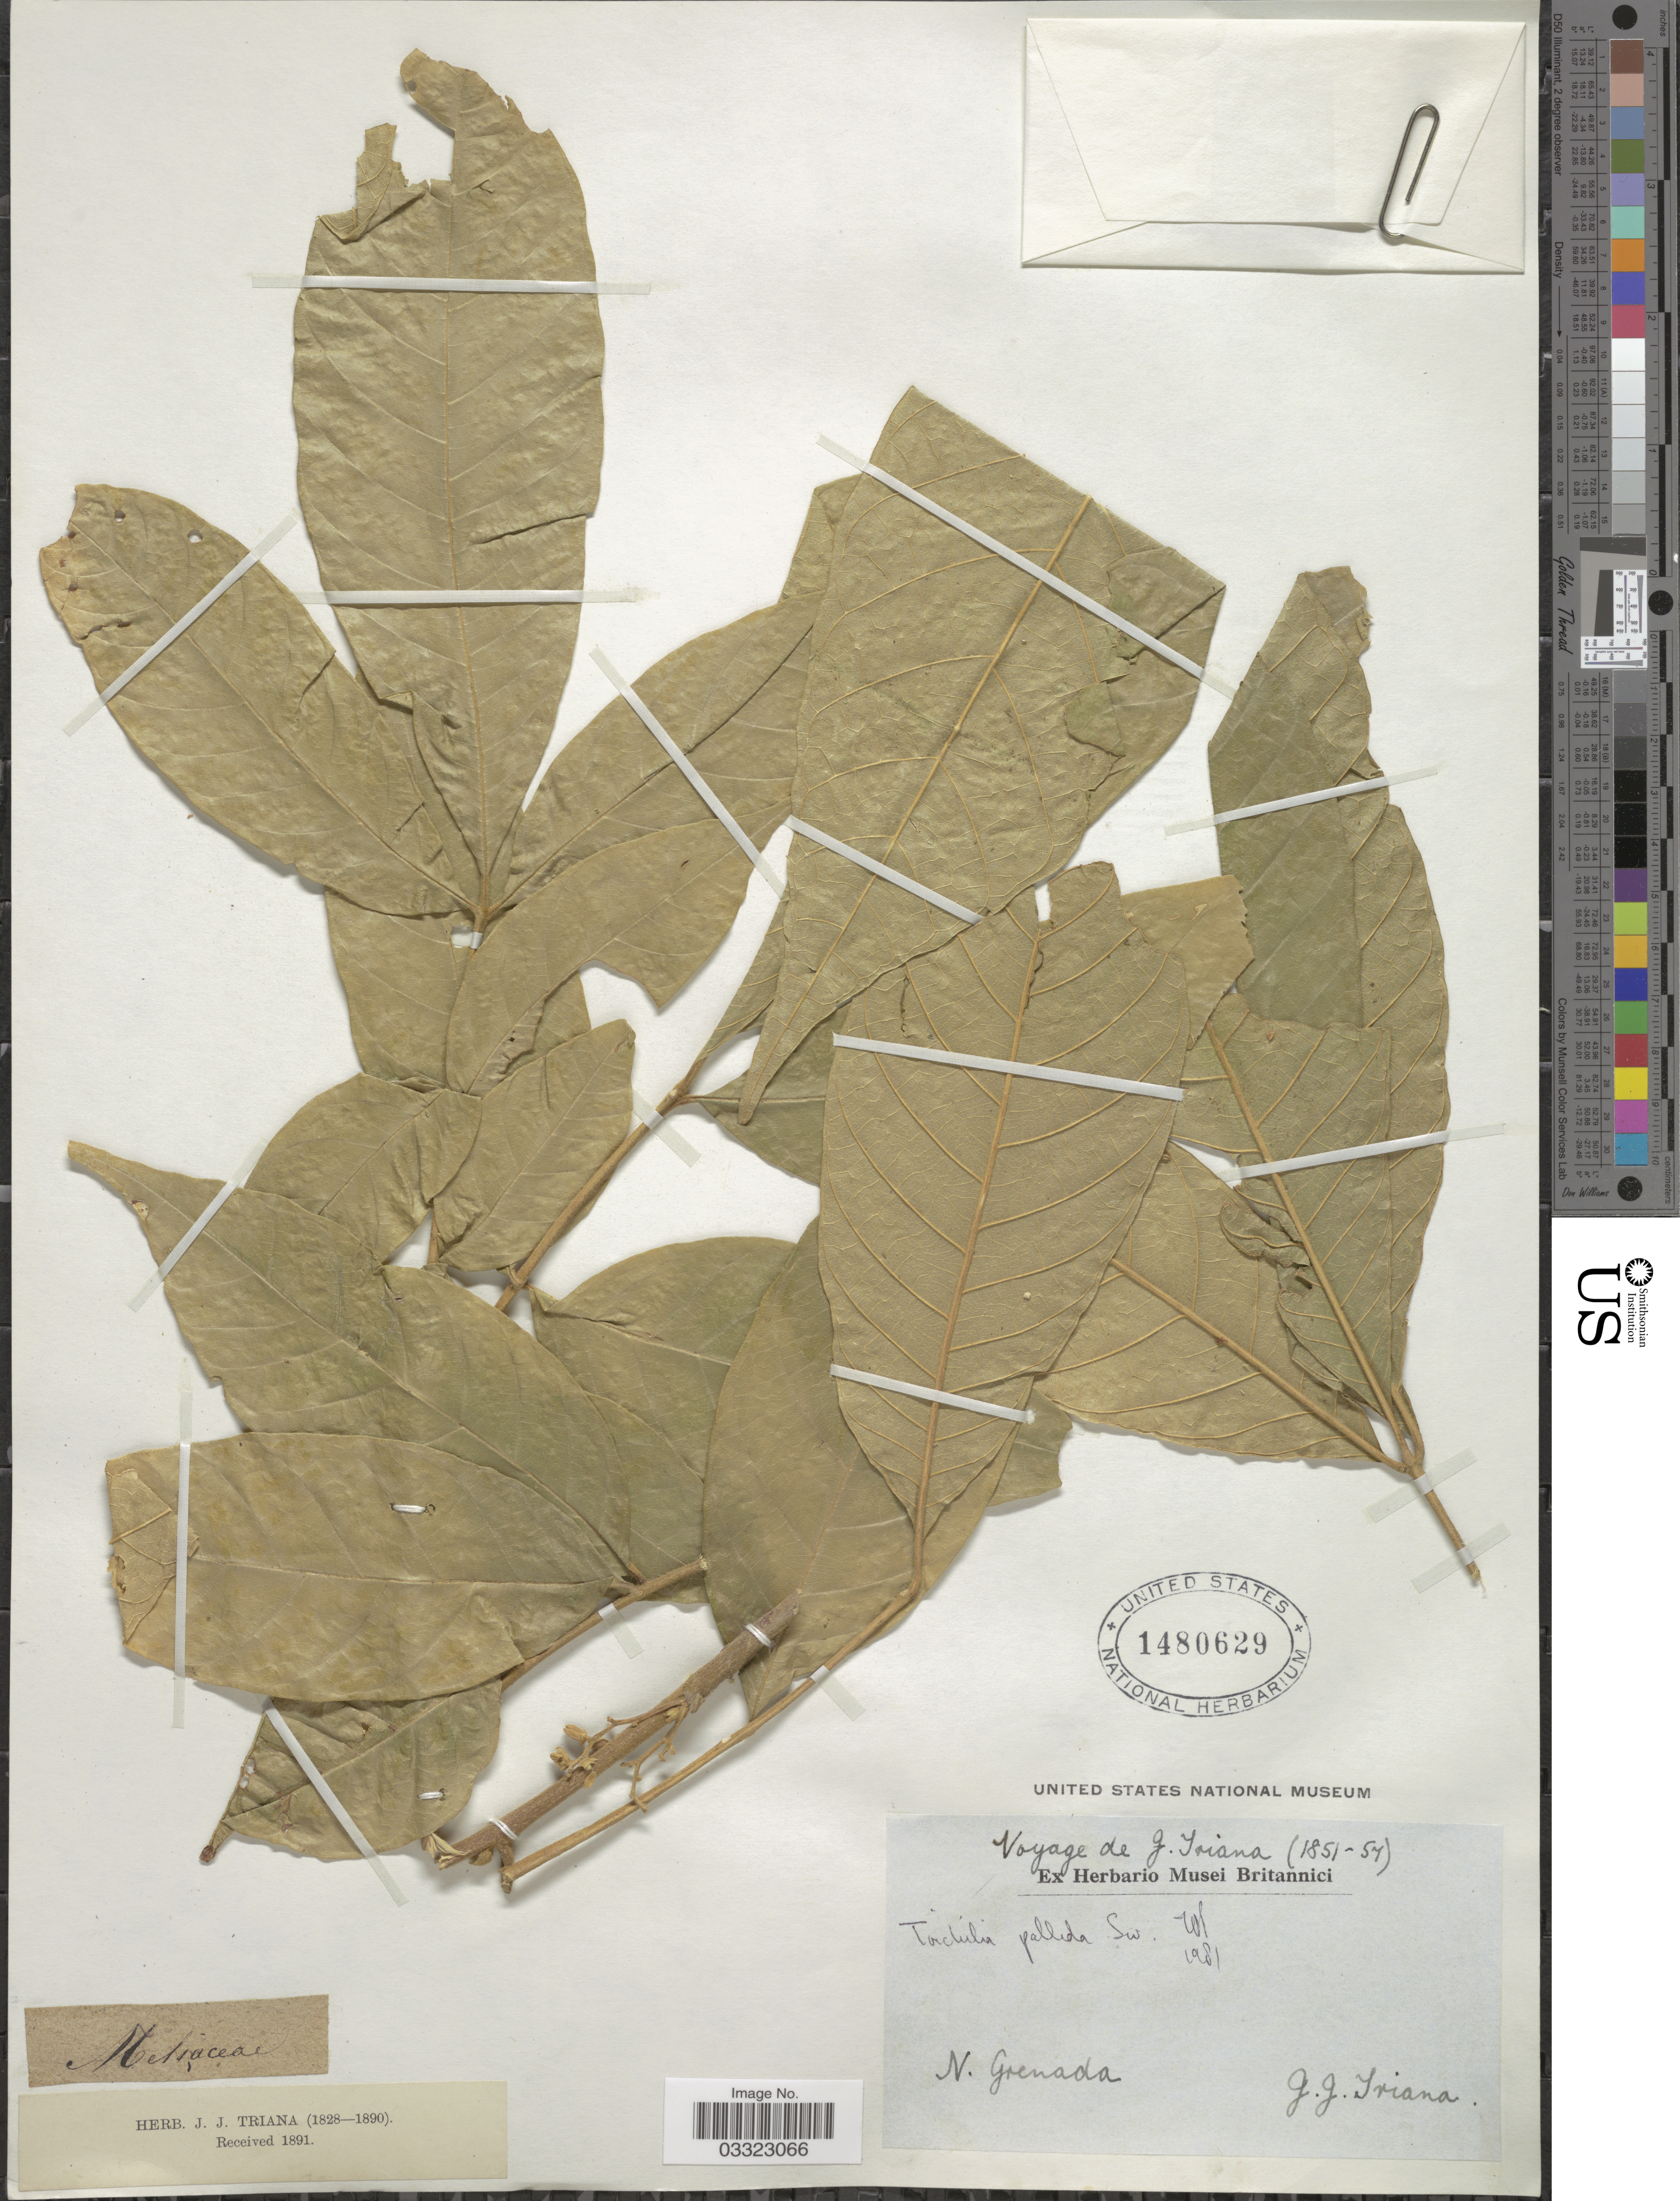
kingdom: Plantae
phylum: Tracheophyta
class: Magnoliopsida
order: Sapindales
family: Meliaceae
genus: Trichilia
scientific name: Trichilia pallida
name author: Sw.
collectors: J. J. Triana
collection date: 1851/1854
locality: N. Grenada.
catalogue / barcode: US 1480629